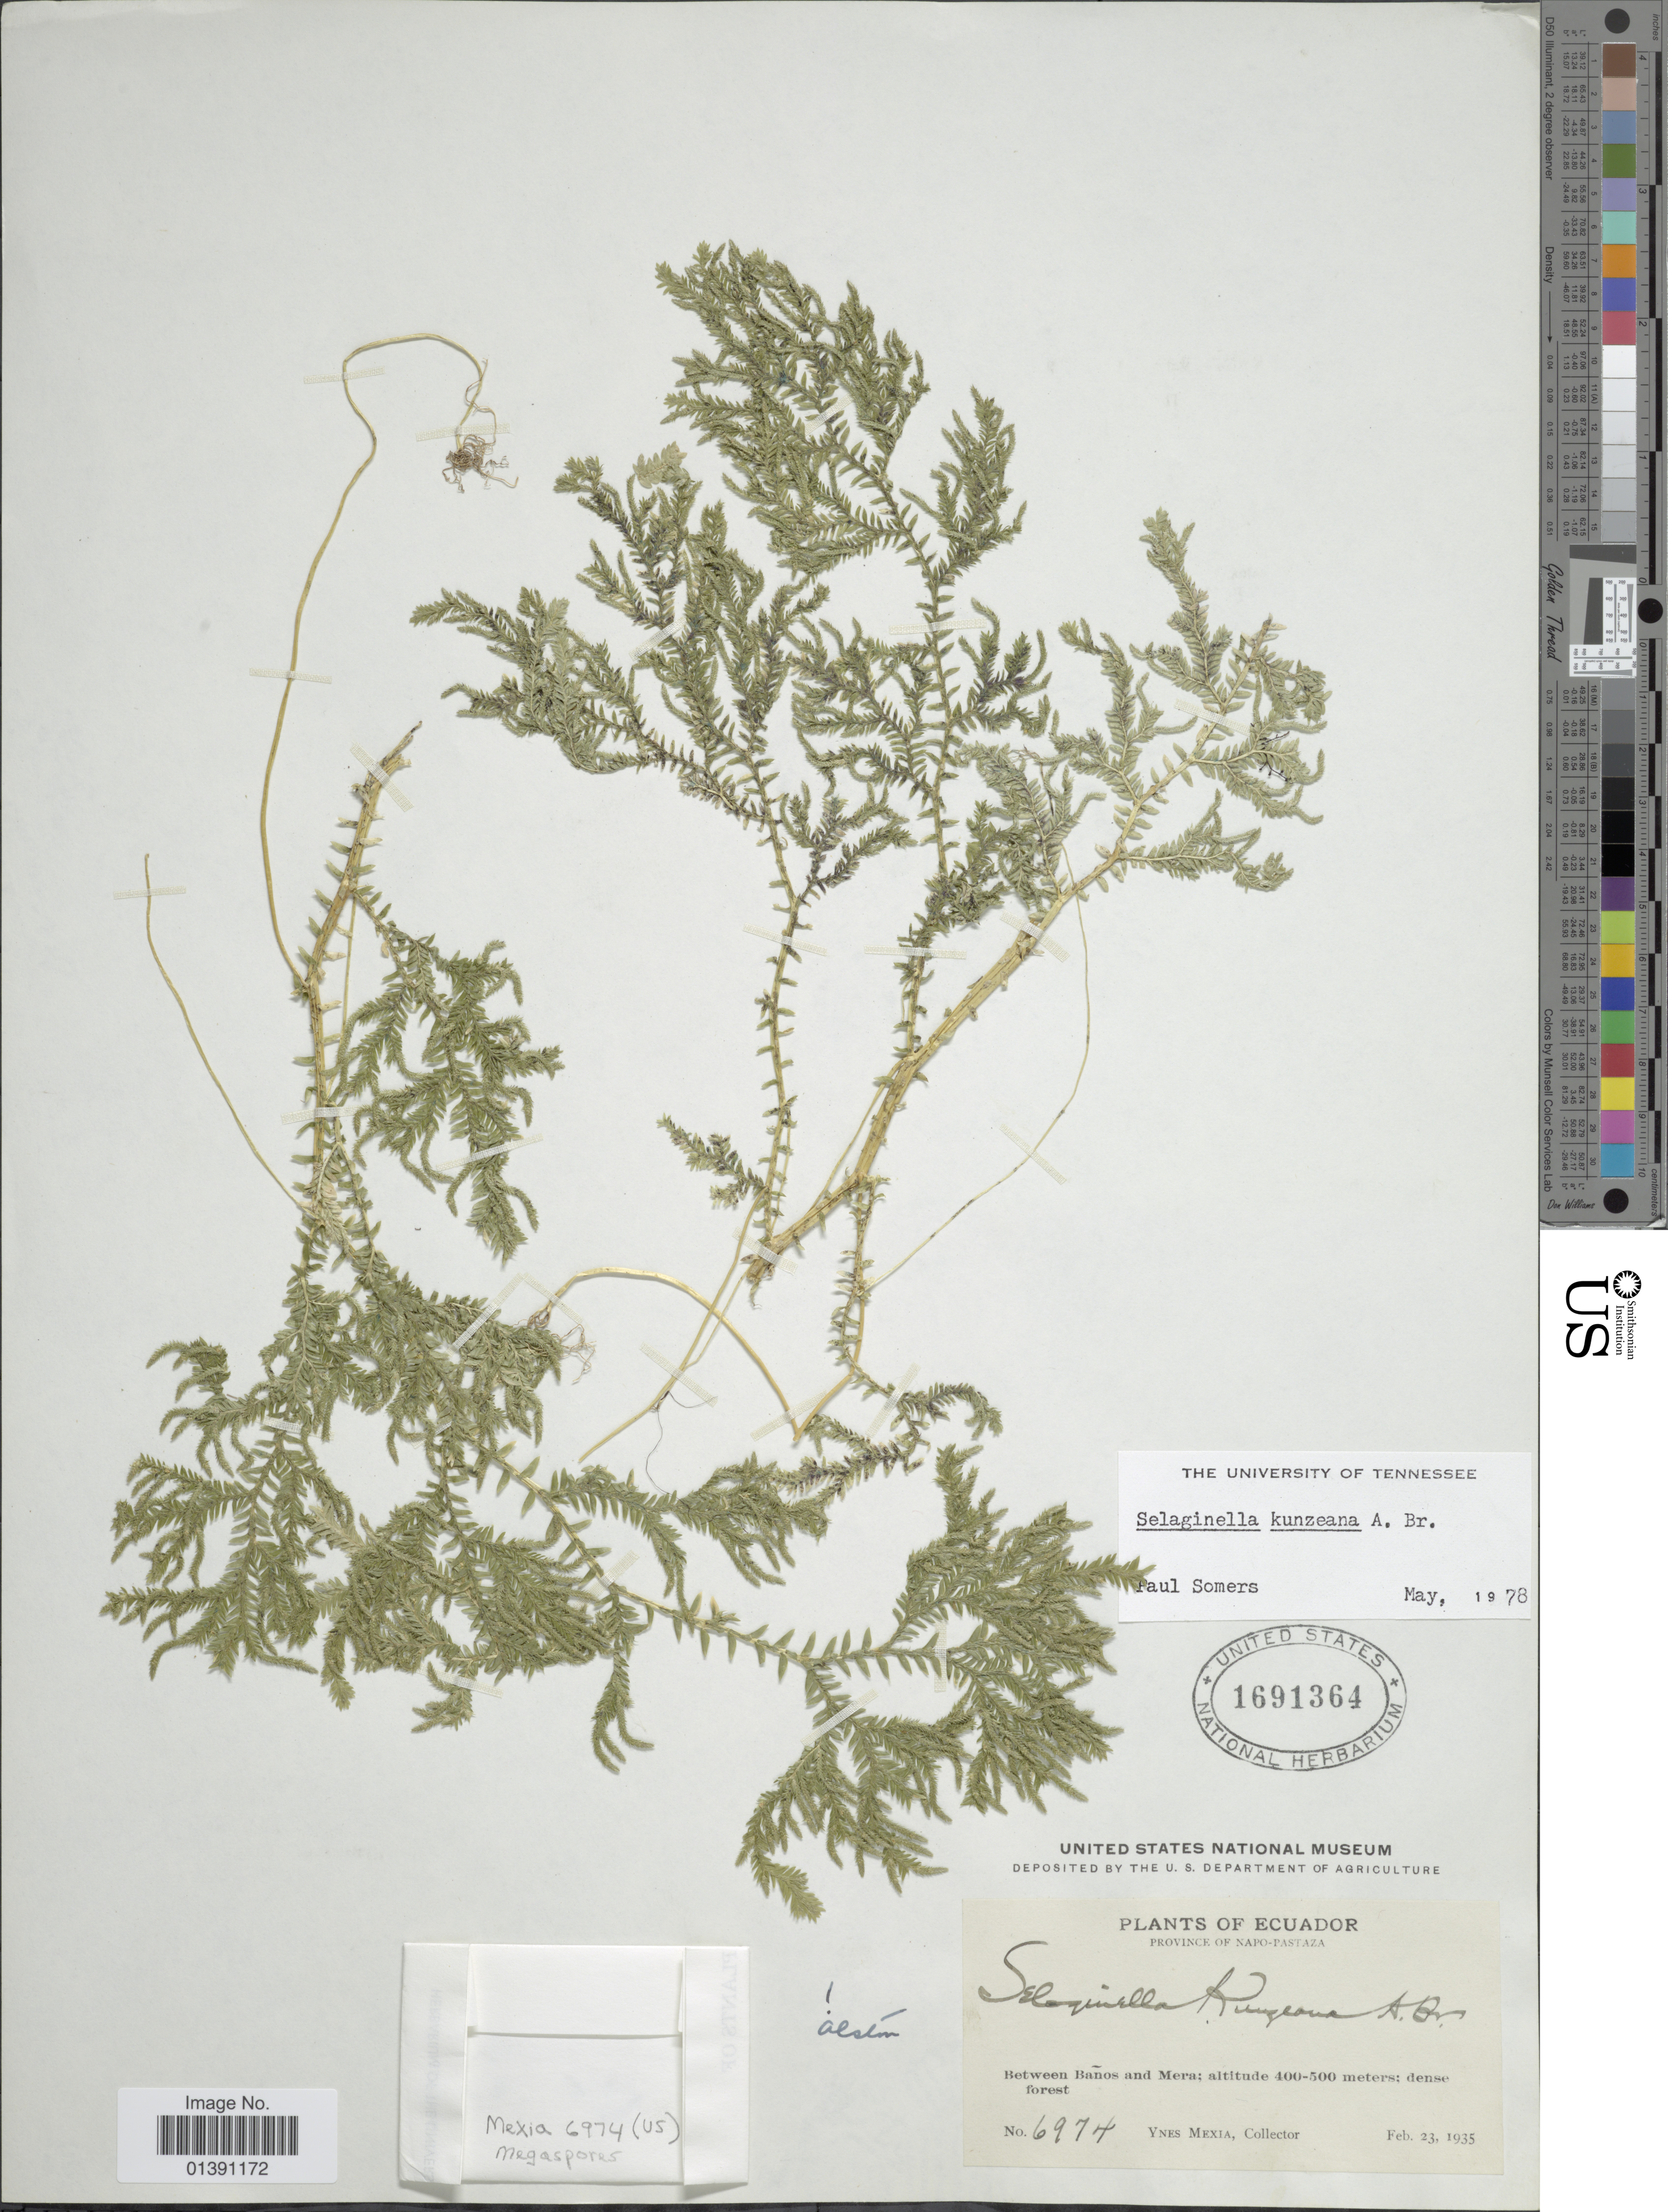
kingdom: Plantae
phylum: Tracheophyta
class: Lycopodiopsida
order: Selaginellales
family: Selaginellaceae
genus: Selaginella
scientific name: Selaginella kunzeana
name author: A. Br.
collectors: Y. Mexia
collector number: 6974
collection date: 1935-02-23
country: Ecuador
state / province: Napo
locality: Province of Napo-Pastaza, Between Baños and Mera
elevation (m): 400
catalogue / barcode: US 1691364